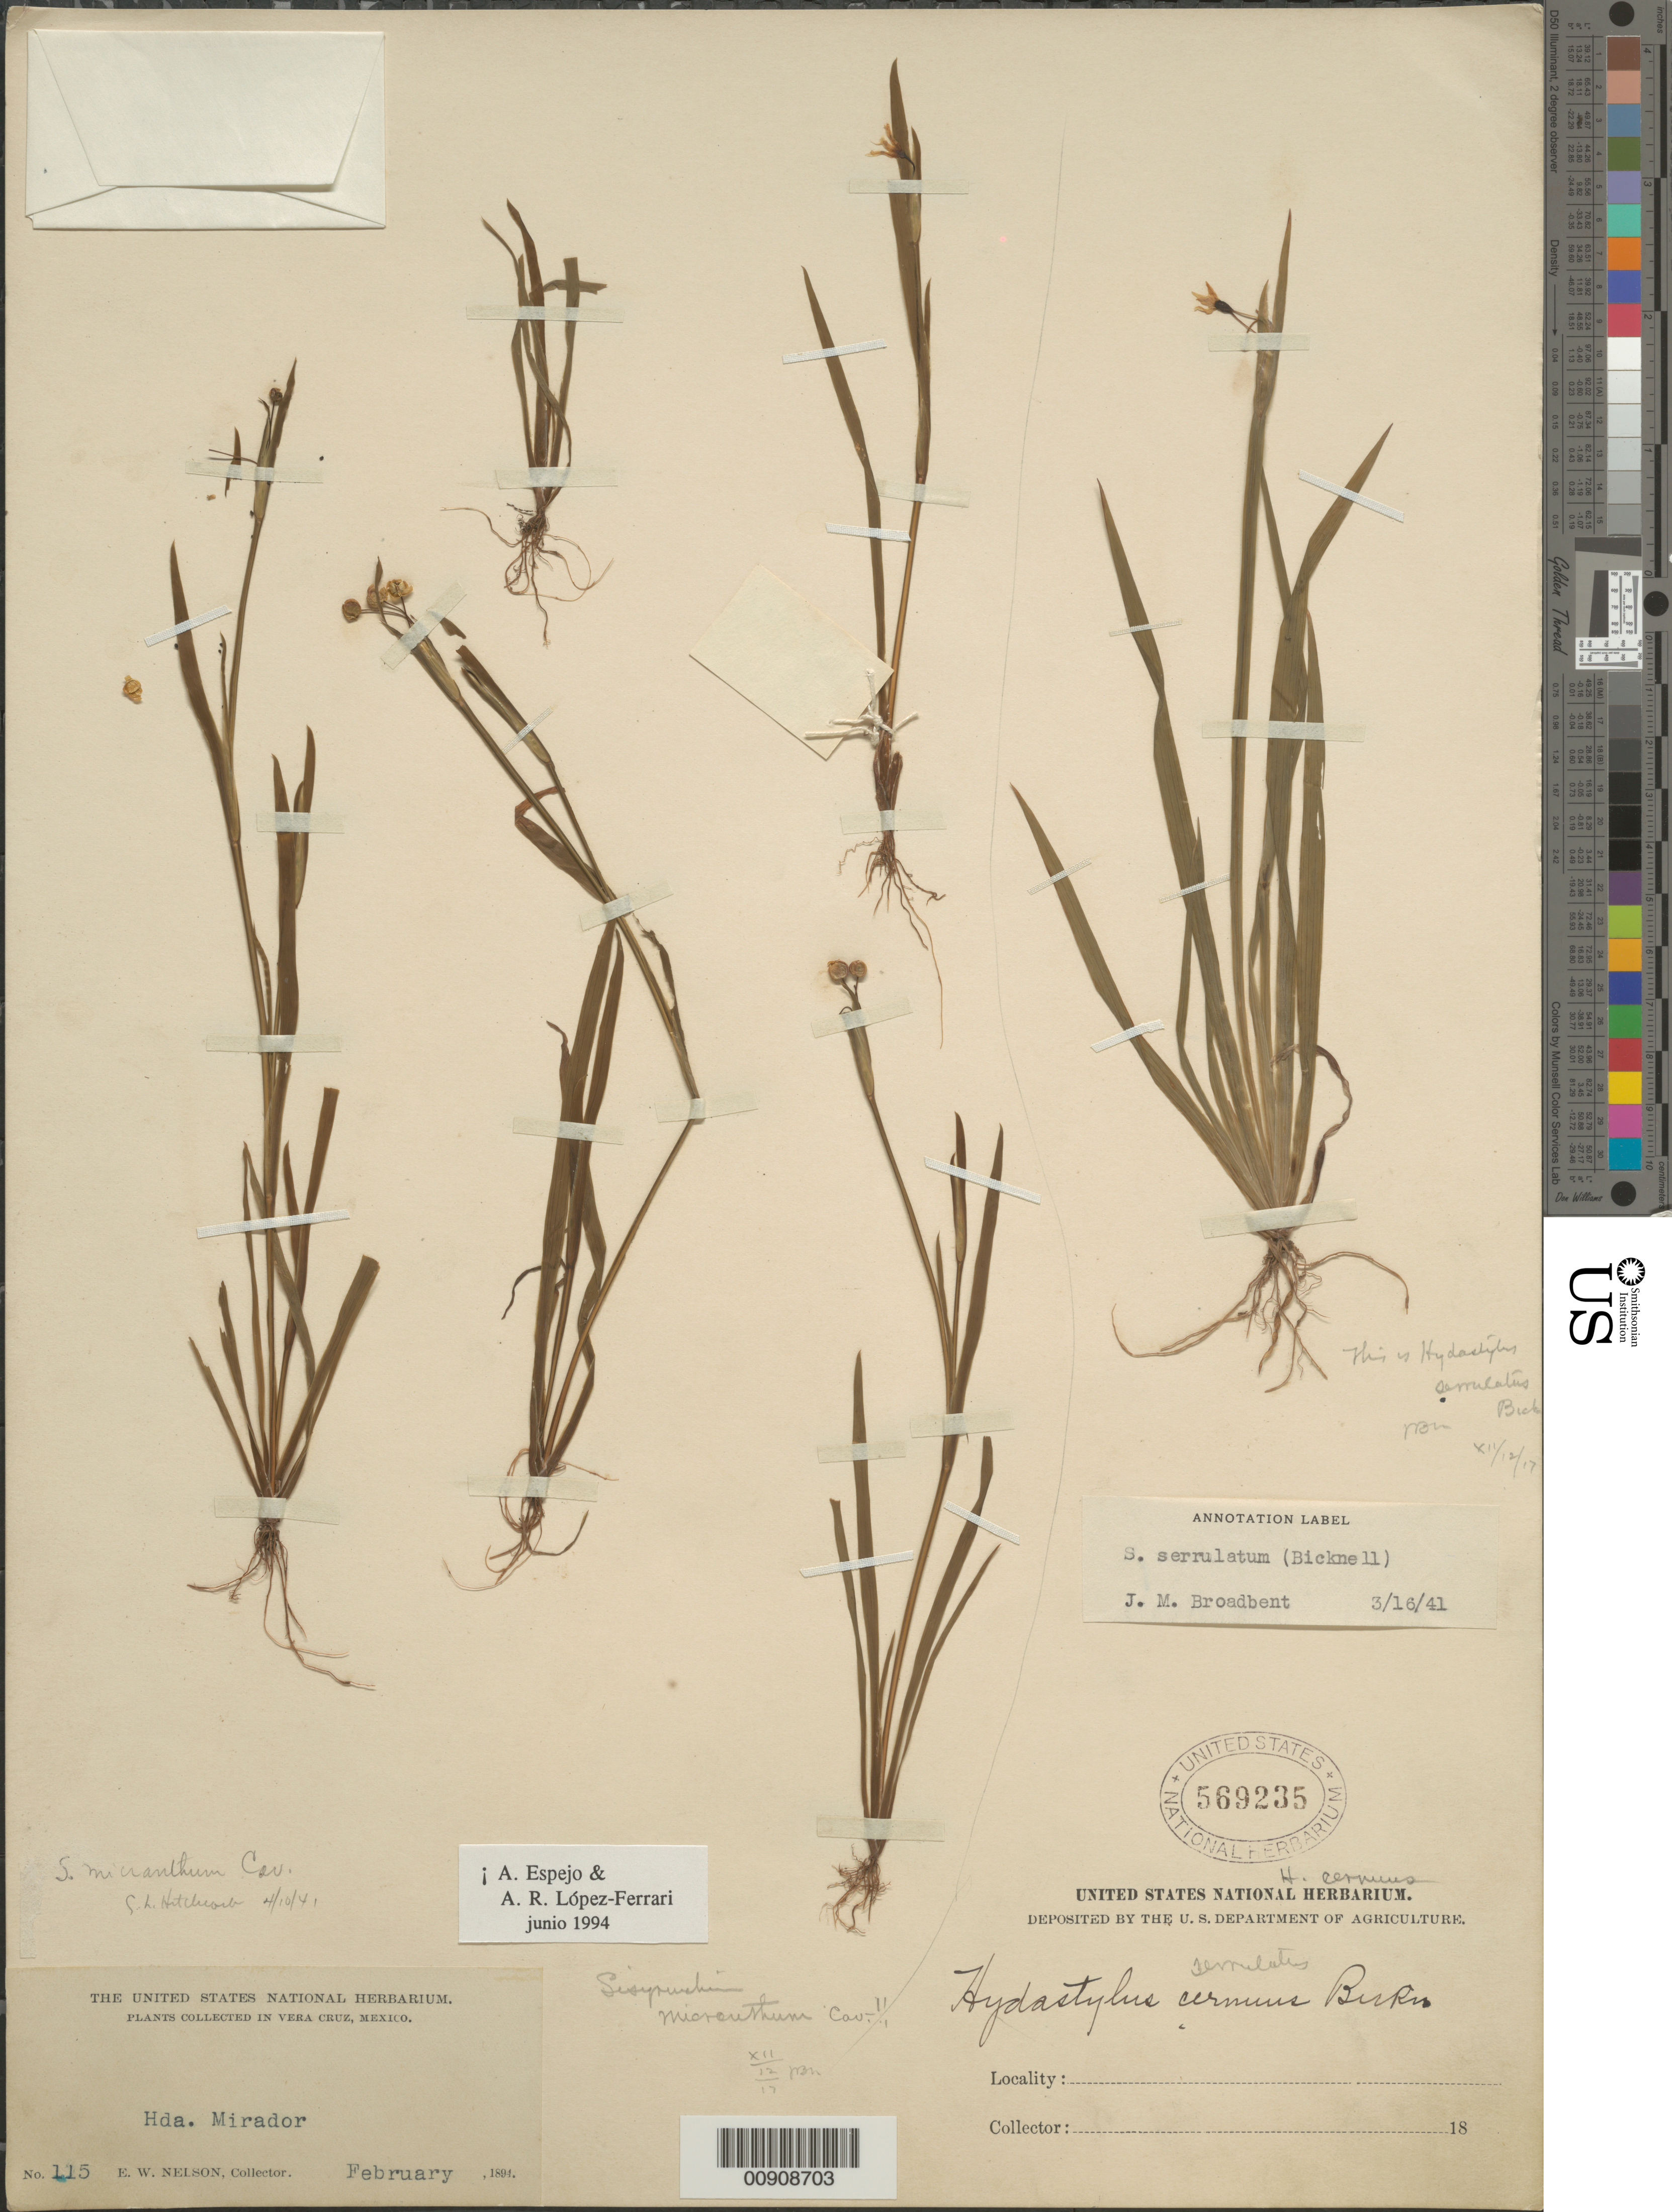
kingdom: Plantae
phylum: Tracheophyta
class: Liliopsida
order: Asparagales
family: Iridaceae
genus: Sisyrinchium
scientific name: Sisyrinchium serrulatum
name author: (E.P. Bicknell) Espejo & López-Ferr.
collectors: E. W. Nelson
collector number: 115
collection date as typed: Feb 1894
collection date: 1894-02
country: Mexico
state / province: Veracruz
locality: Hacienda Mirador.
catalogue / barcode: US 569235